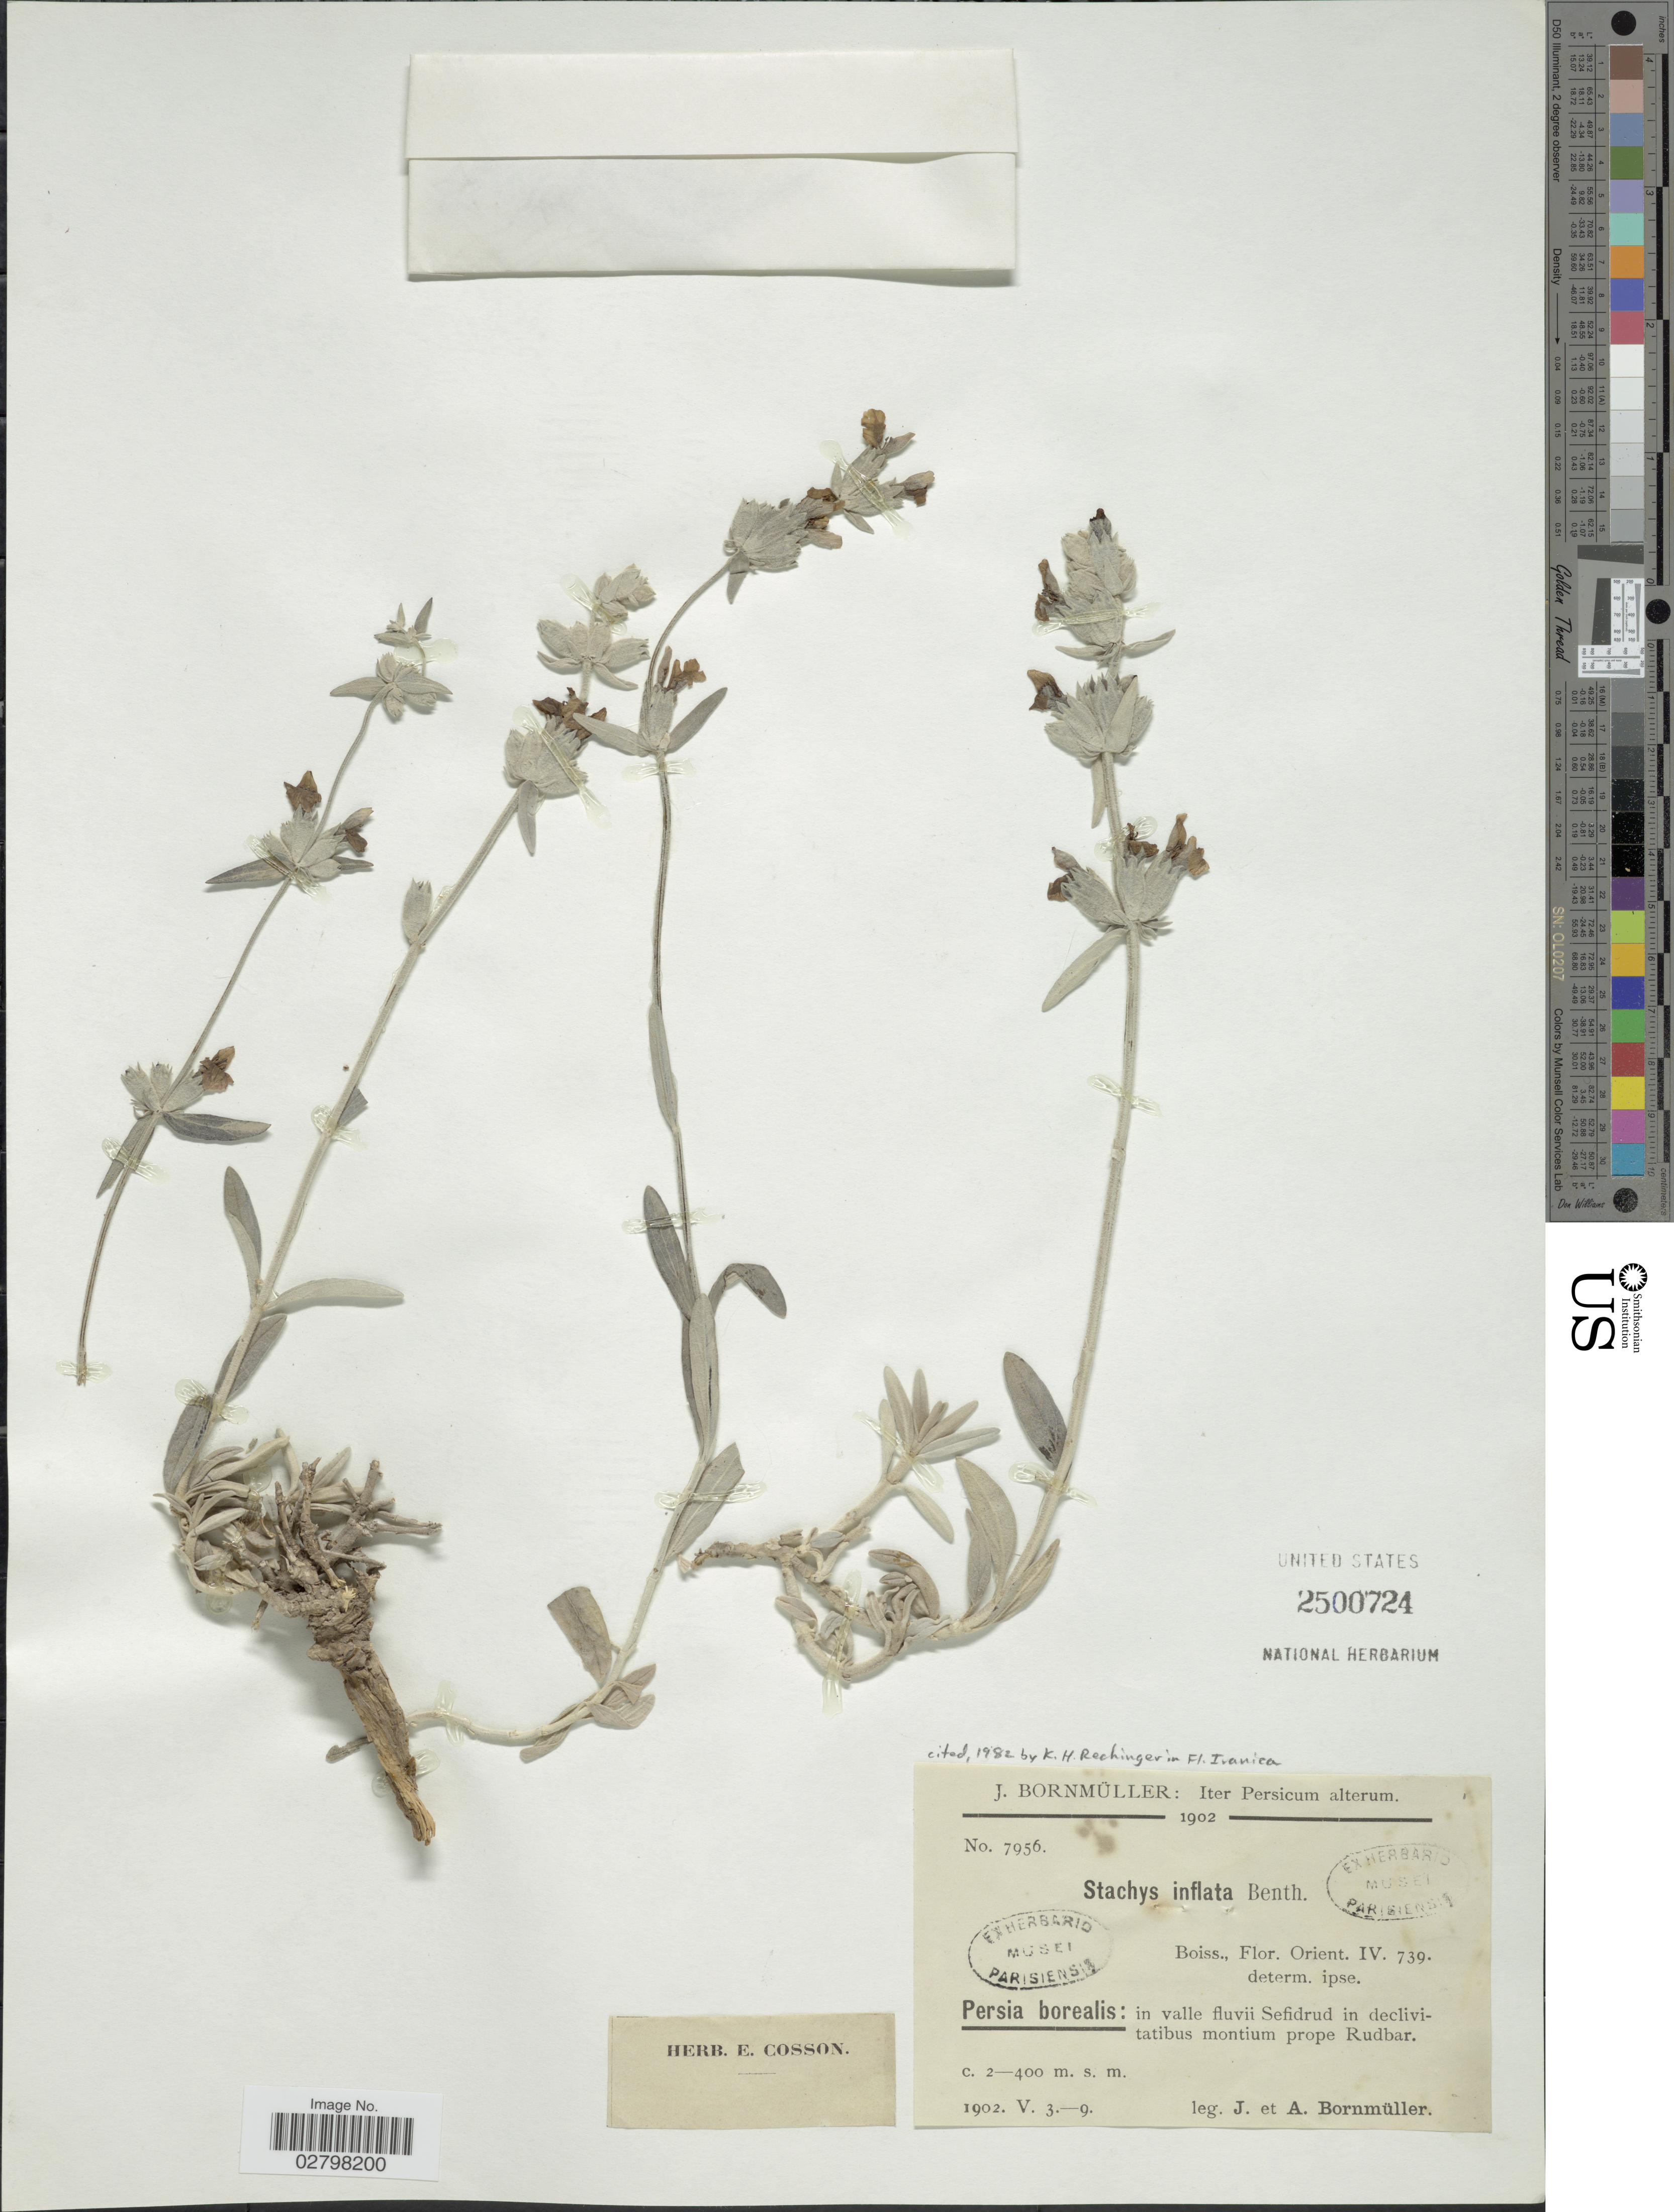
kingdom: Plantae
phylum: Tracheophyta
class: Magnoliopsida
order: Lamiales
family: Lamiaceae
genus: Stachys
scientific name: Stachys inflata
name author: Benth.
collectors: J. Bornmüller & A. Bornmüller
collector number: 7956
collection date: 1902-05-03/1902-05-09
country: Iran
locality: Iter Persicum alterum. Persia borealis: in valle fluvii Sefidrud in declivitatibus montium prope Rudbar.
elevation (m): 200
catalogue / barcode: US 2500724